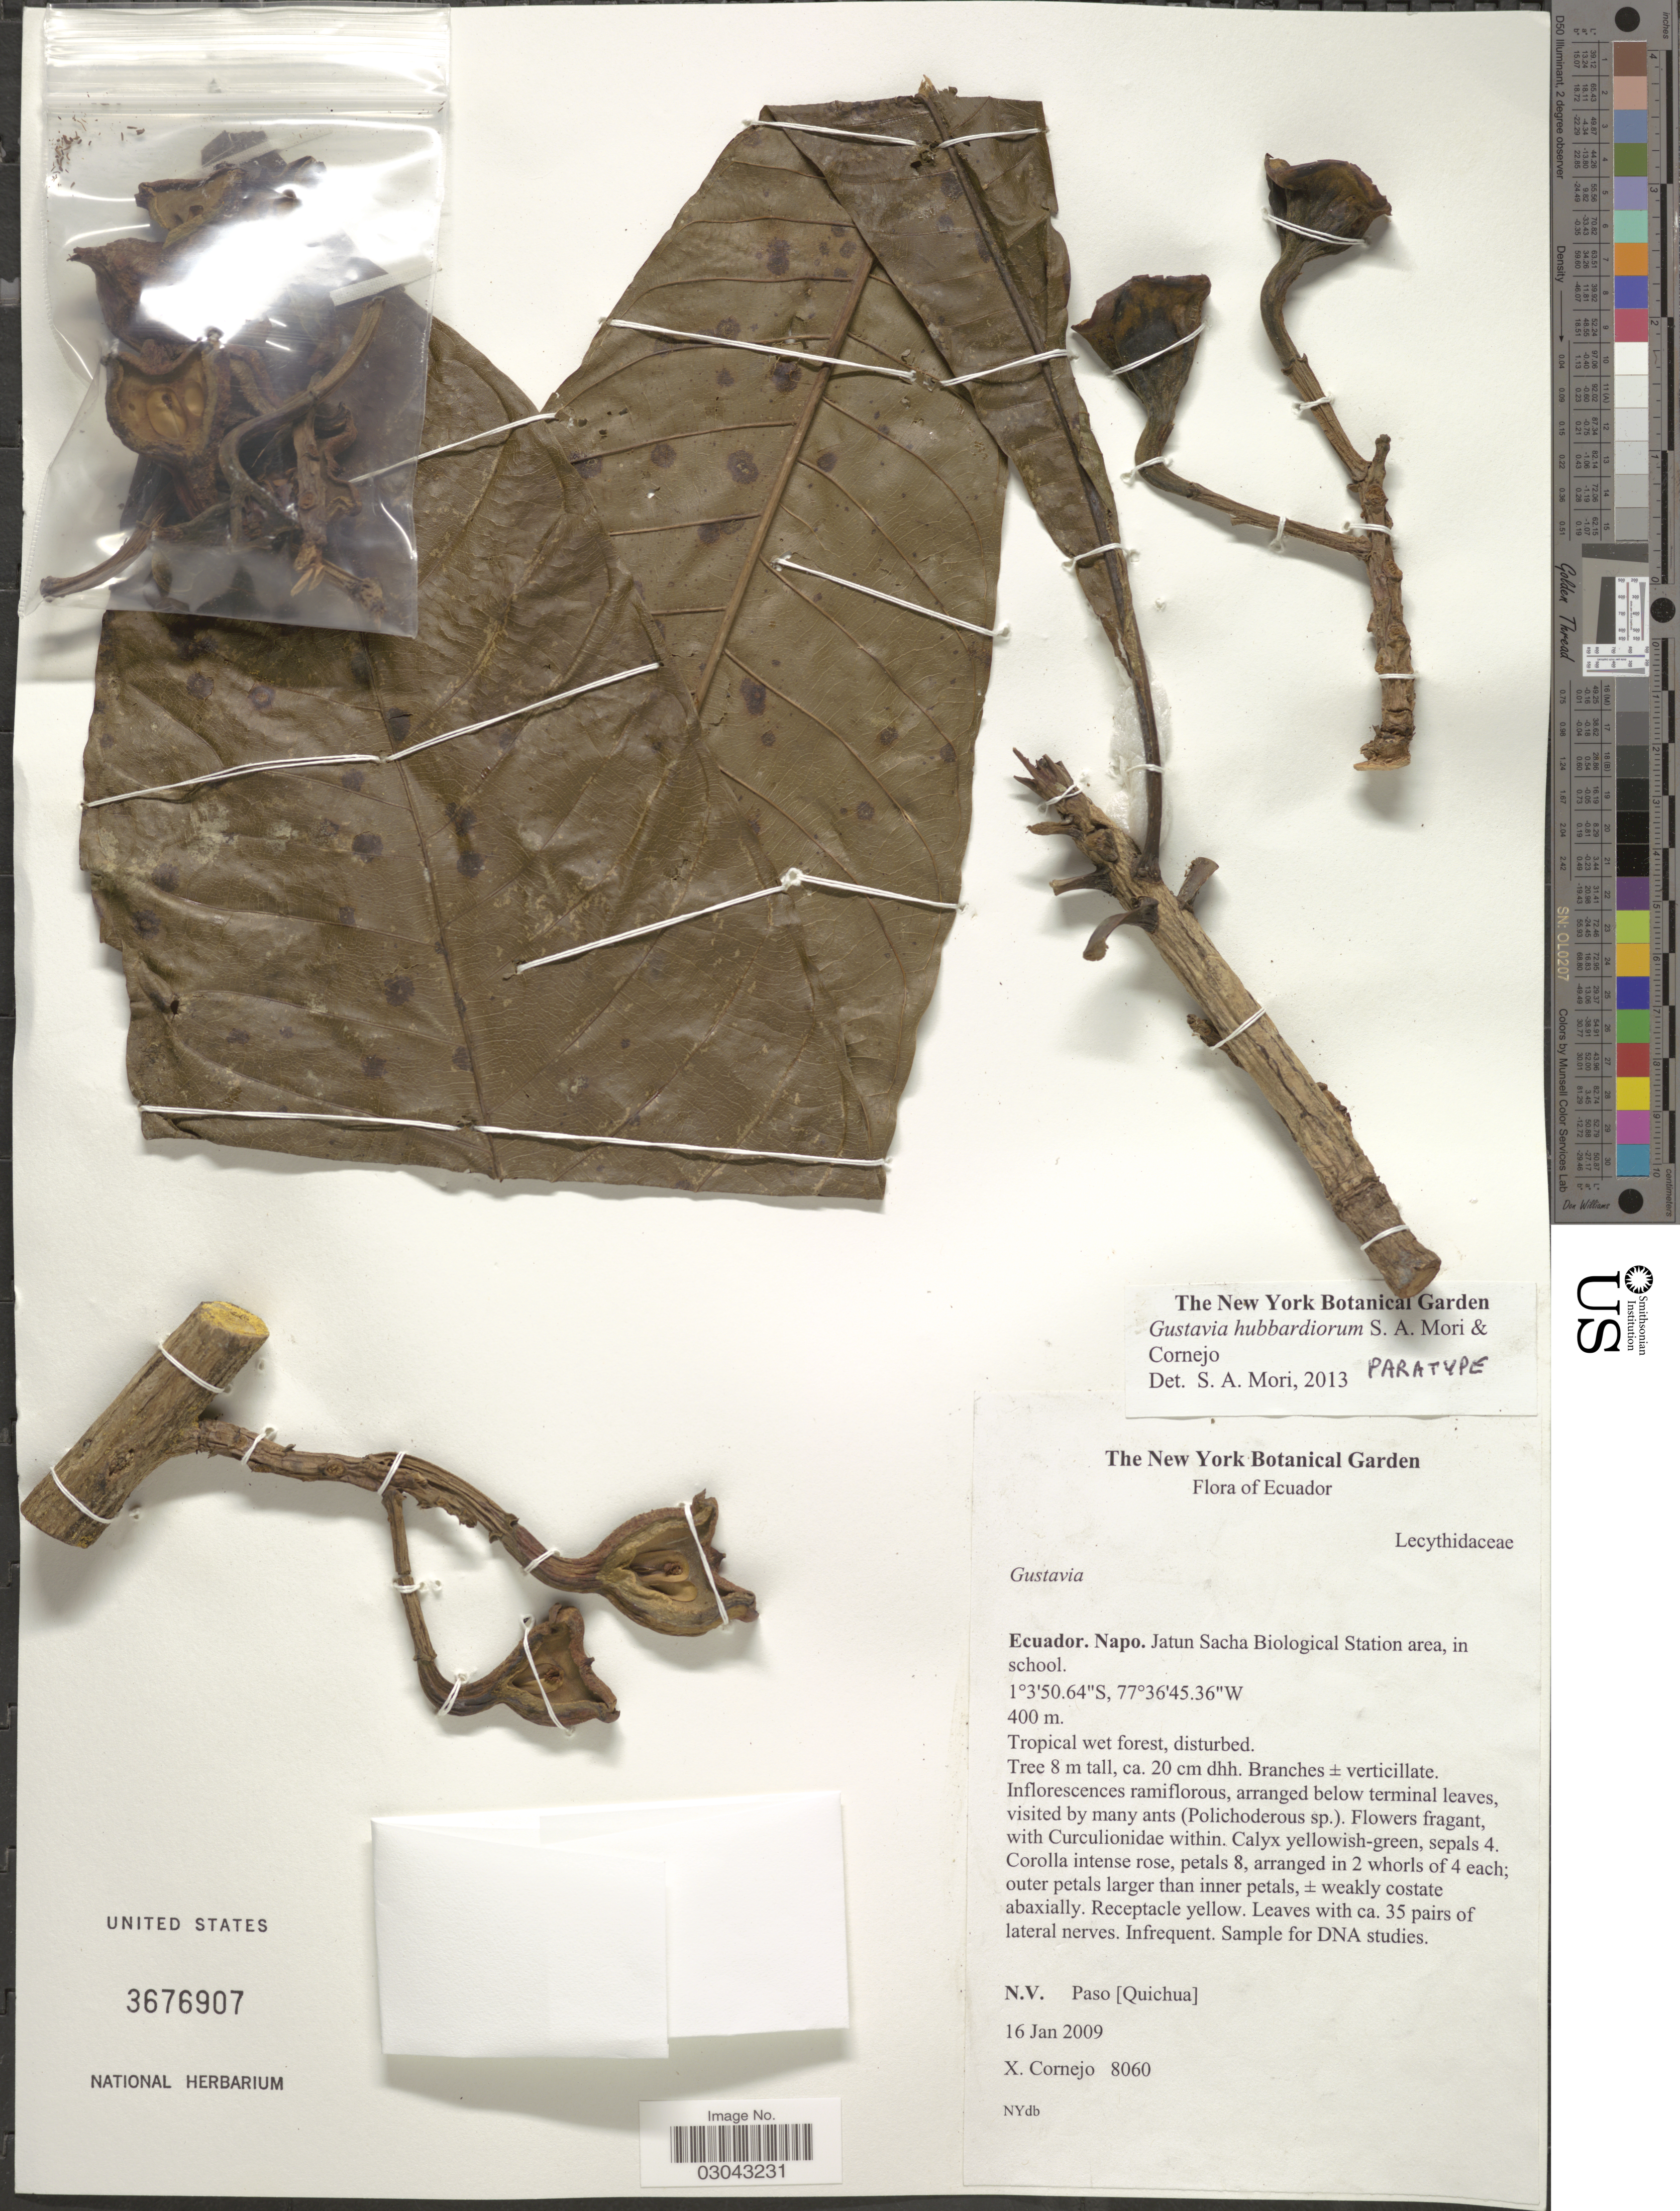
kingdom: Plantae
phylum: Tracheophyta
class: Magnoliopsida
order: Ericales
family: Lecythidaceae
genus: Gustavia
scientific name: Gustavia hubbardiorum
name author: S.A. Mori & Cornejo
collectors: X. F. Cornejo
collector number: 8060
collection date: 2009-01-16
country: Ecuador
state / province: Napo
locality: Jatun Sacha Biological Station area, in school.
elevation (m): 400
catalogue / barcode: US 3676907